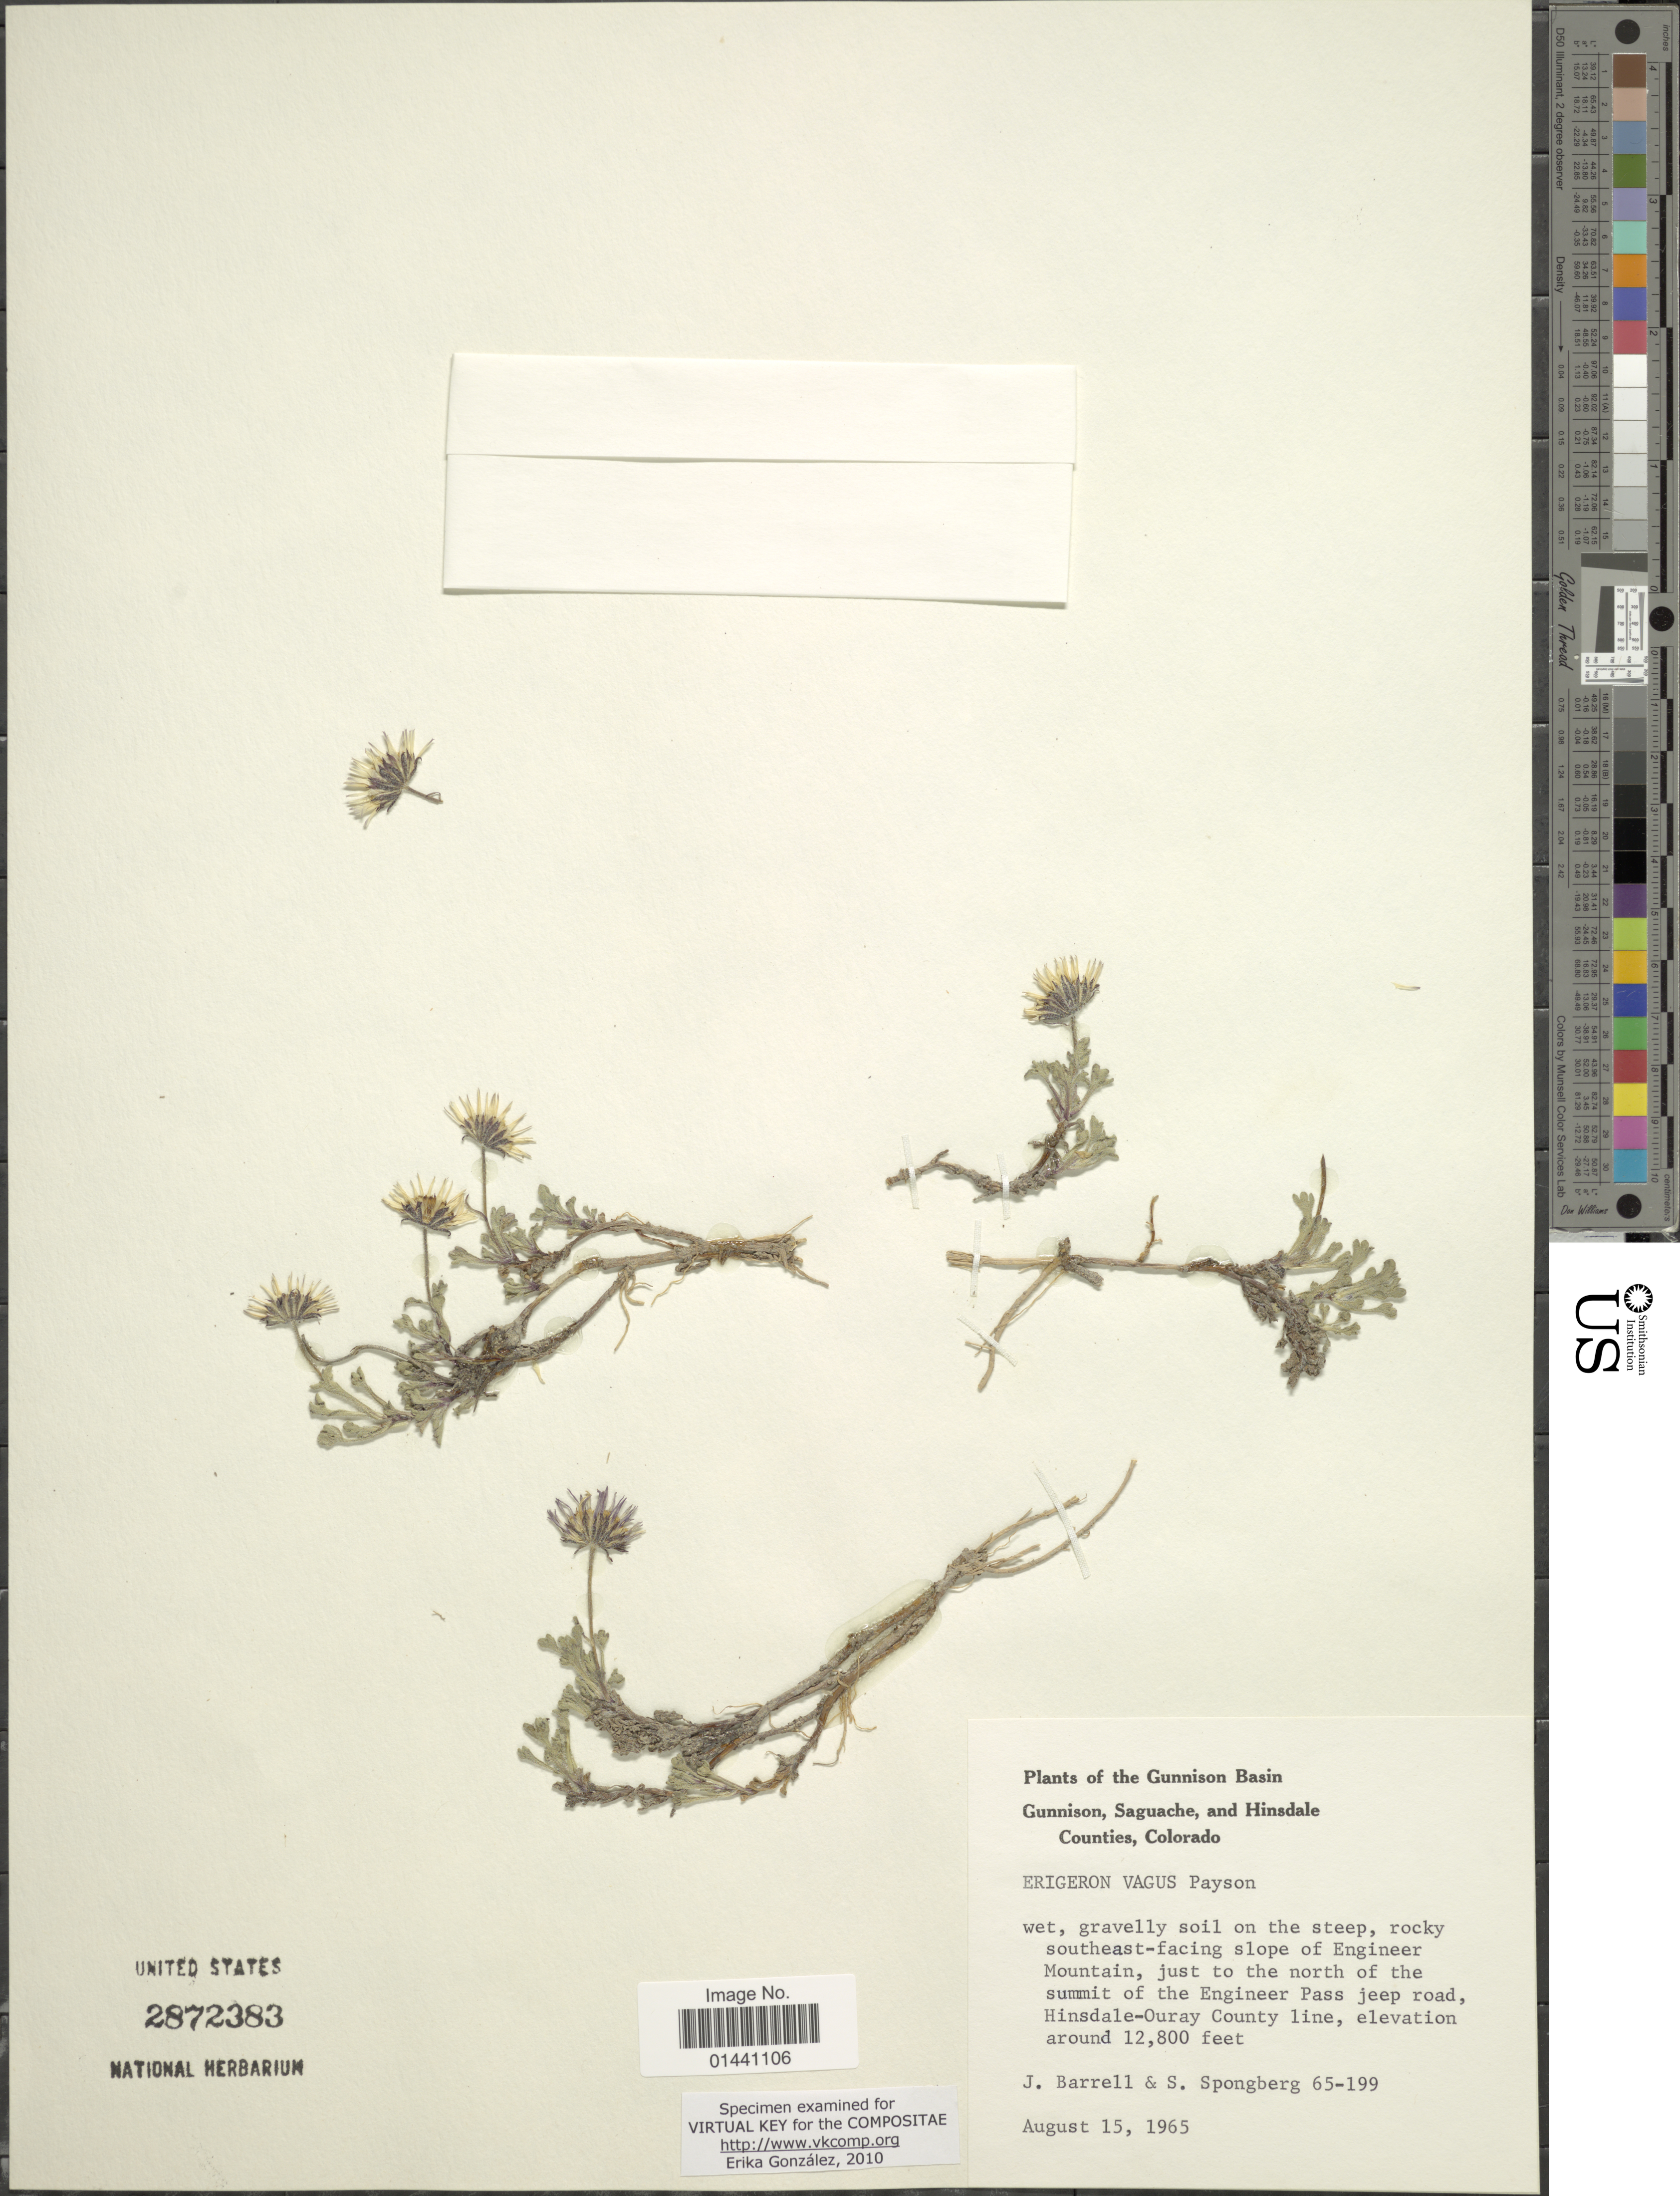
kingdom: Plantae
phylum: Tracheophyta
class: Magnoliopsida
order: Asterales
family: Asteraceae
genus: Erigeron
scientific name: Erigeron vagus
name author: Payson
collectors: J. Barrell & S. A.Spongberg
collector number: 65-199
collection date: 1965-08-15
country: United States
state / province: Colorado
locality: Gunnison Basin, Gunnison, Saguache, and Hinsdale Counties, rocky southeast-facing slope of Engineer Mountain, just to the north of the summit of the Engineer Pass jeep road, Hinsdale-Ouray County line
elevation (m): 3901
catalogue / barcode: US 2872383